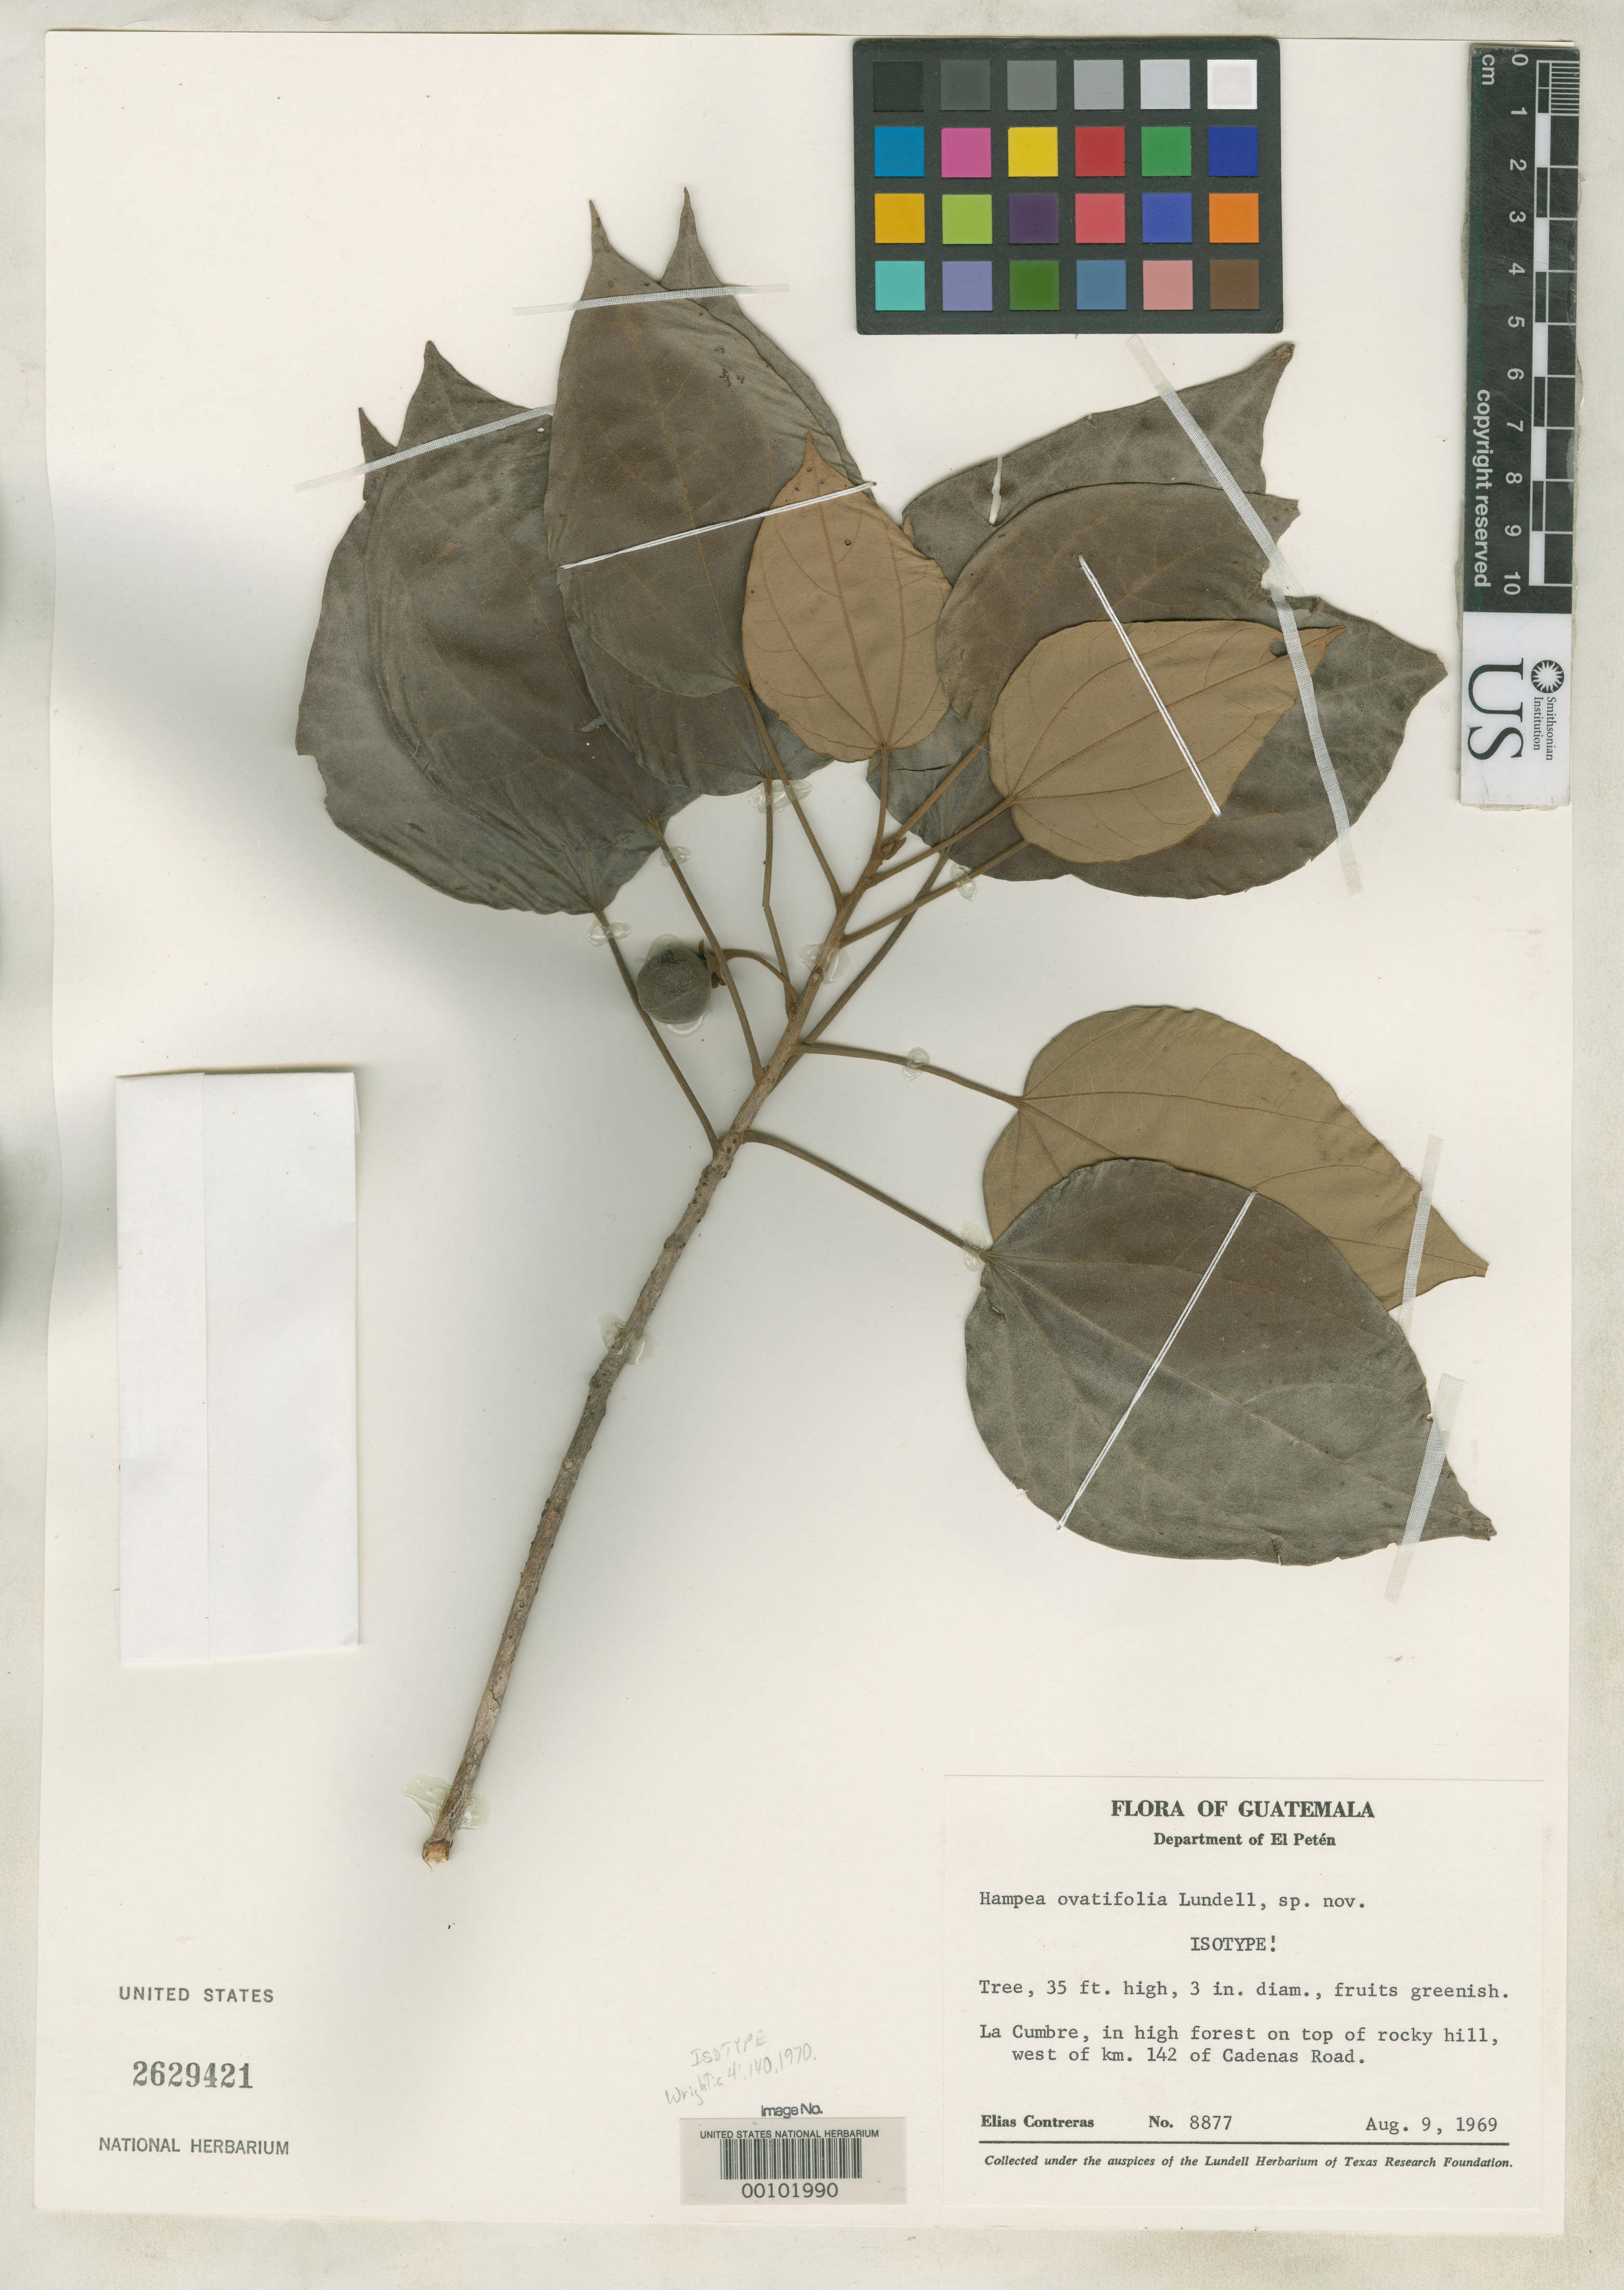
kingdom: Plantae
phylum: Tracheophyta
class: Magnoliopsida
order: Malvales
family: Malvaceae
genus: Hampea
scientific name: Hampea ovatifolia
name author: Lundell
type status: Isotype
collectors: E. Contreras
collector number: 8877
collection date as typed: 09 Aug 1969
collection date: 1969-08-09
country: Guatemala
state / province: El Petén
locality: La Cumbre.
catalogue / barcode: US 2629421